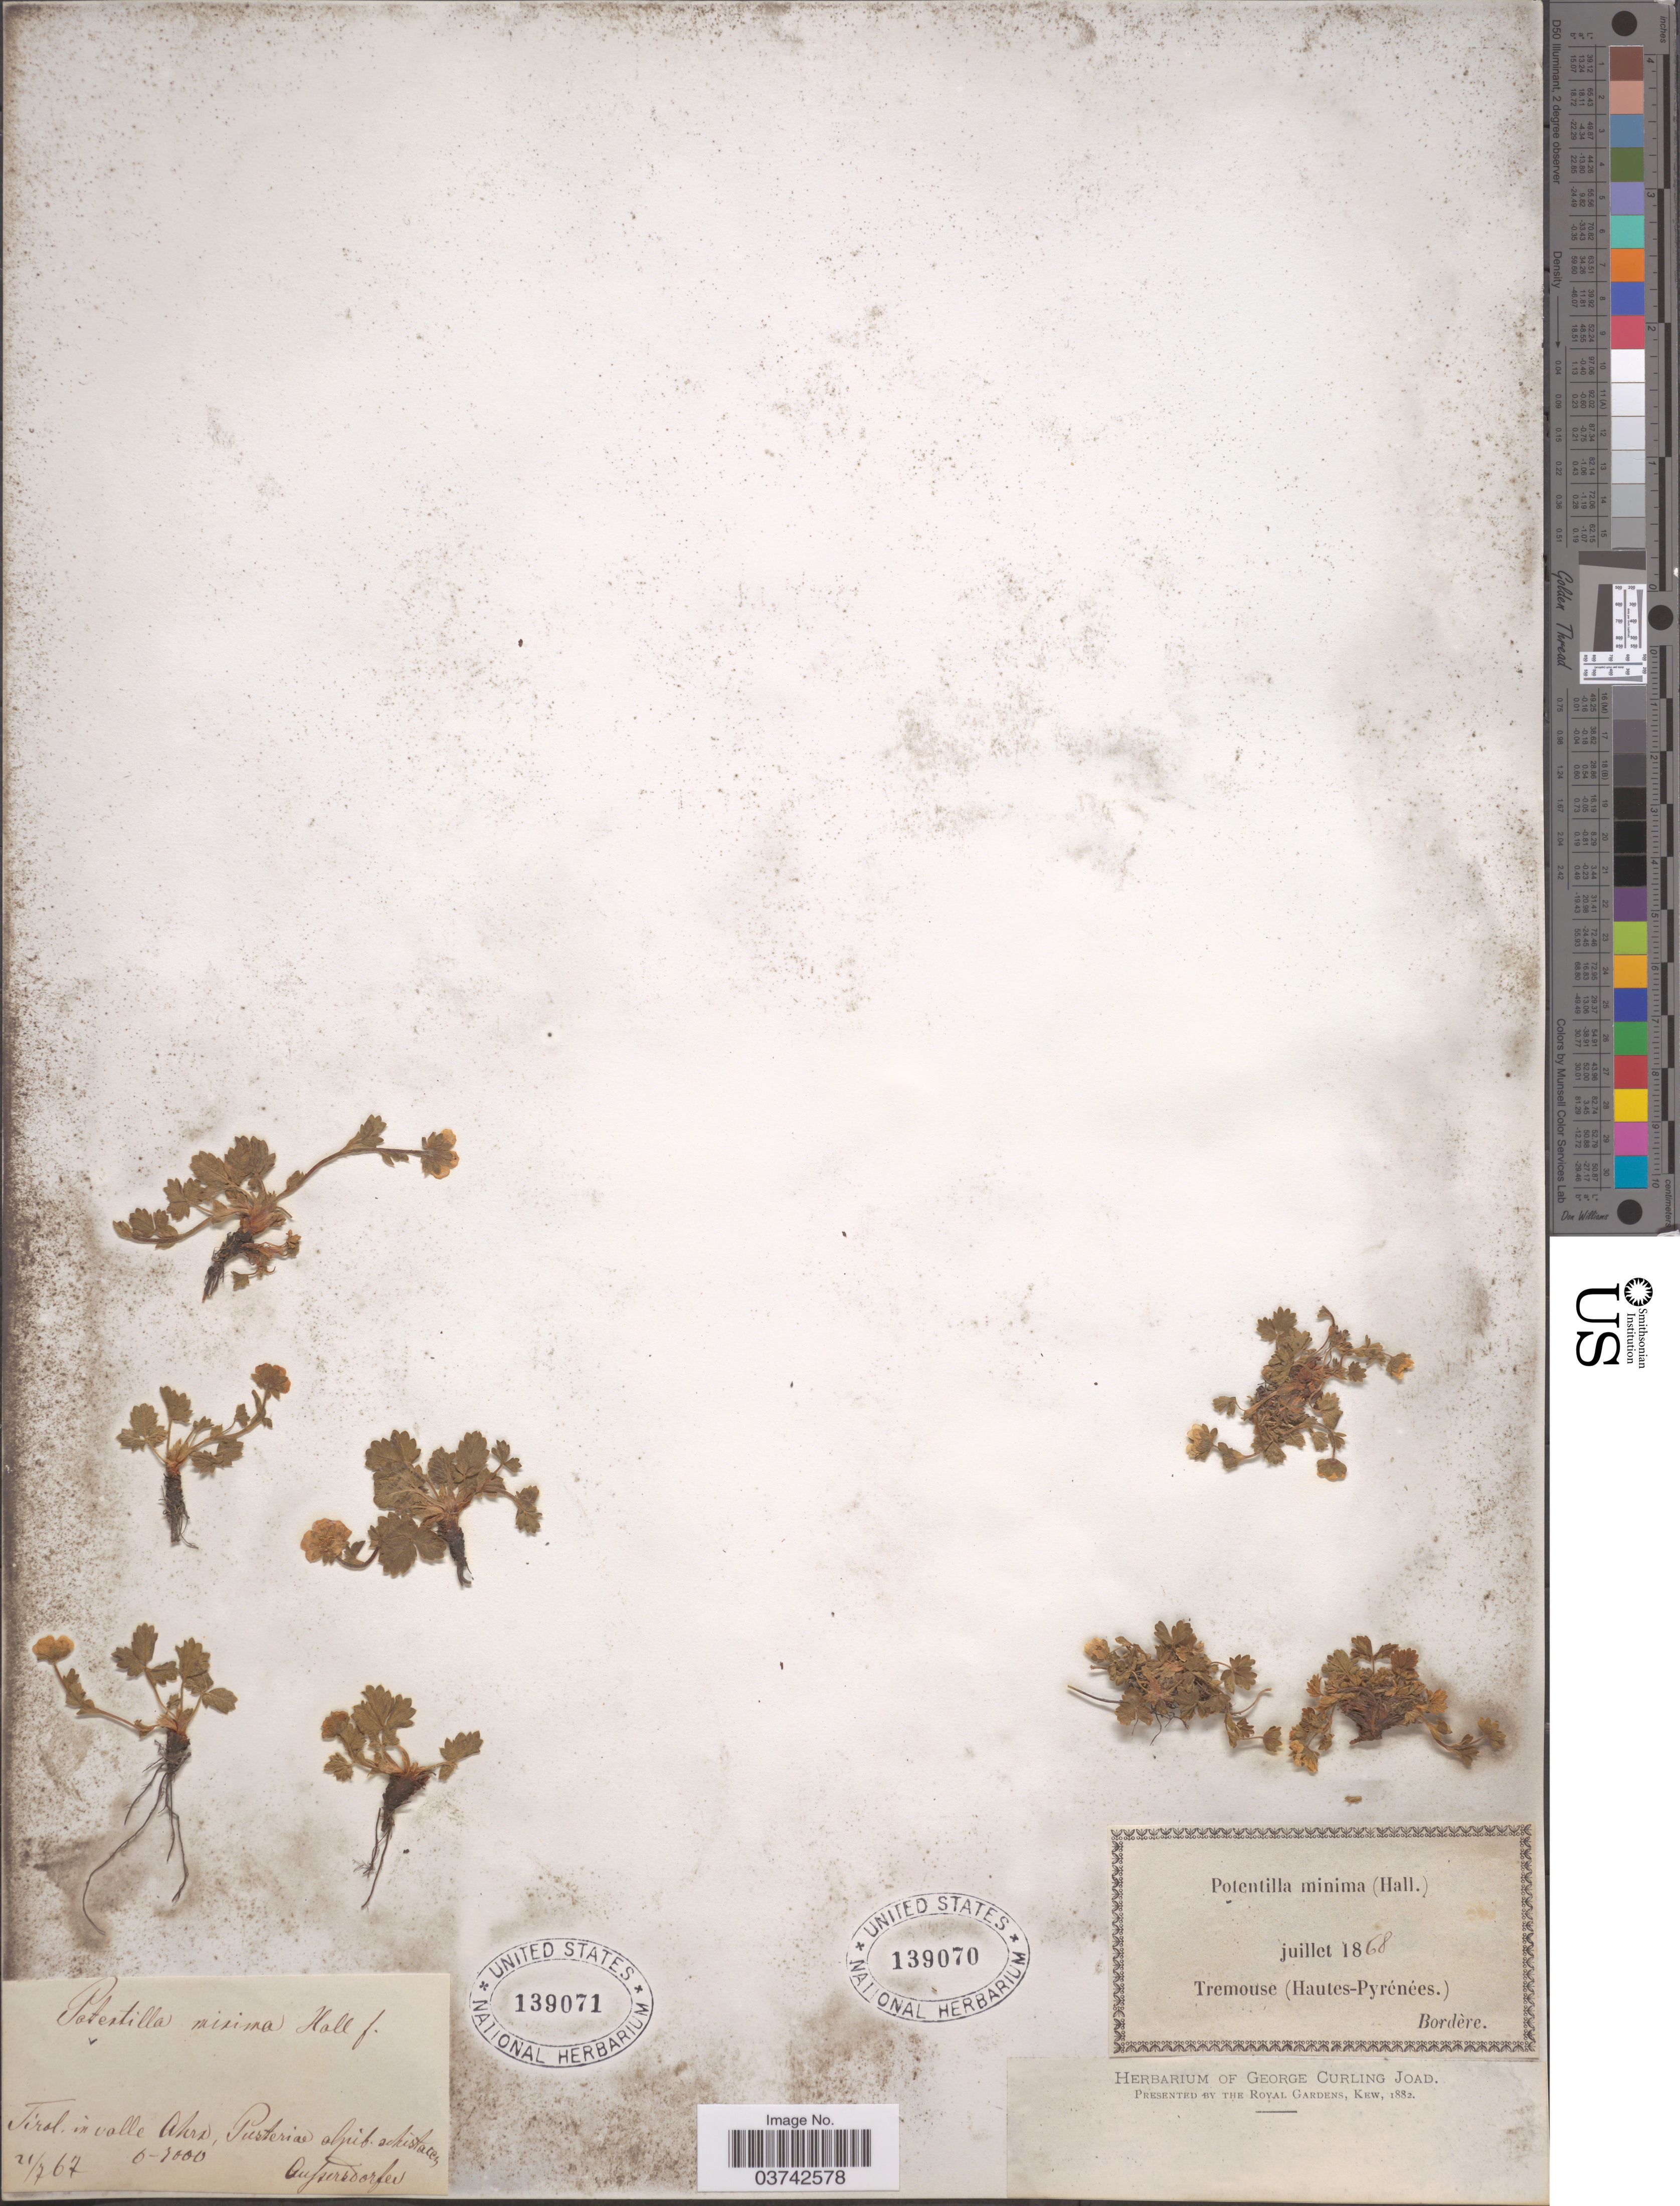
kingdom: Plantae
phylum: Tracheophyta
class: Magnoliopsida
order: Rosales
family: Rosaceae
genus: Potentilla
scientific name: Potentilla minima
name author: Haller f.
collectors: Aufsersdorfer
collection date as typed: Transcribed d/m/y: 21/7/67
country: Austria / Italy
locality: Tirol in valle Ahrn Pusteriæ alpib. schistacen.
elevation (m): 1829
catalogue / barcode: US 139071